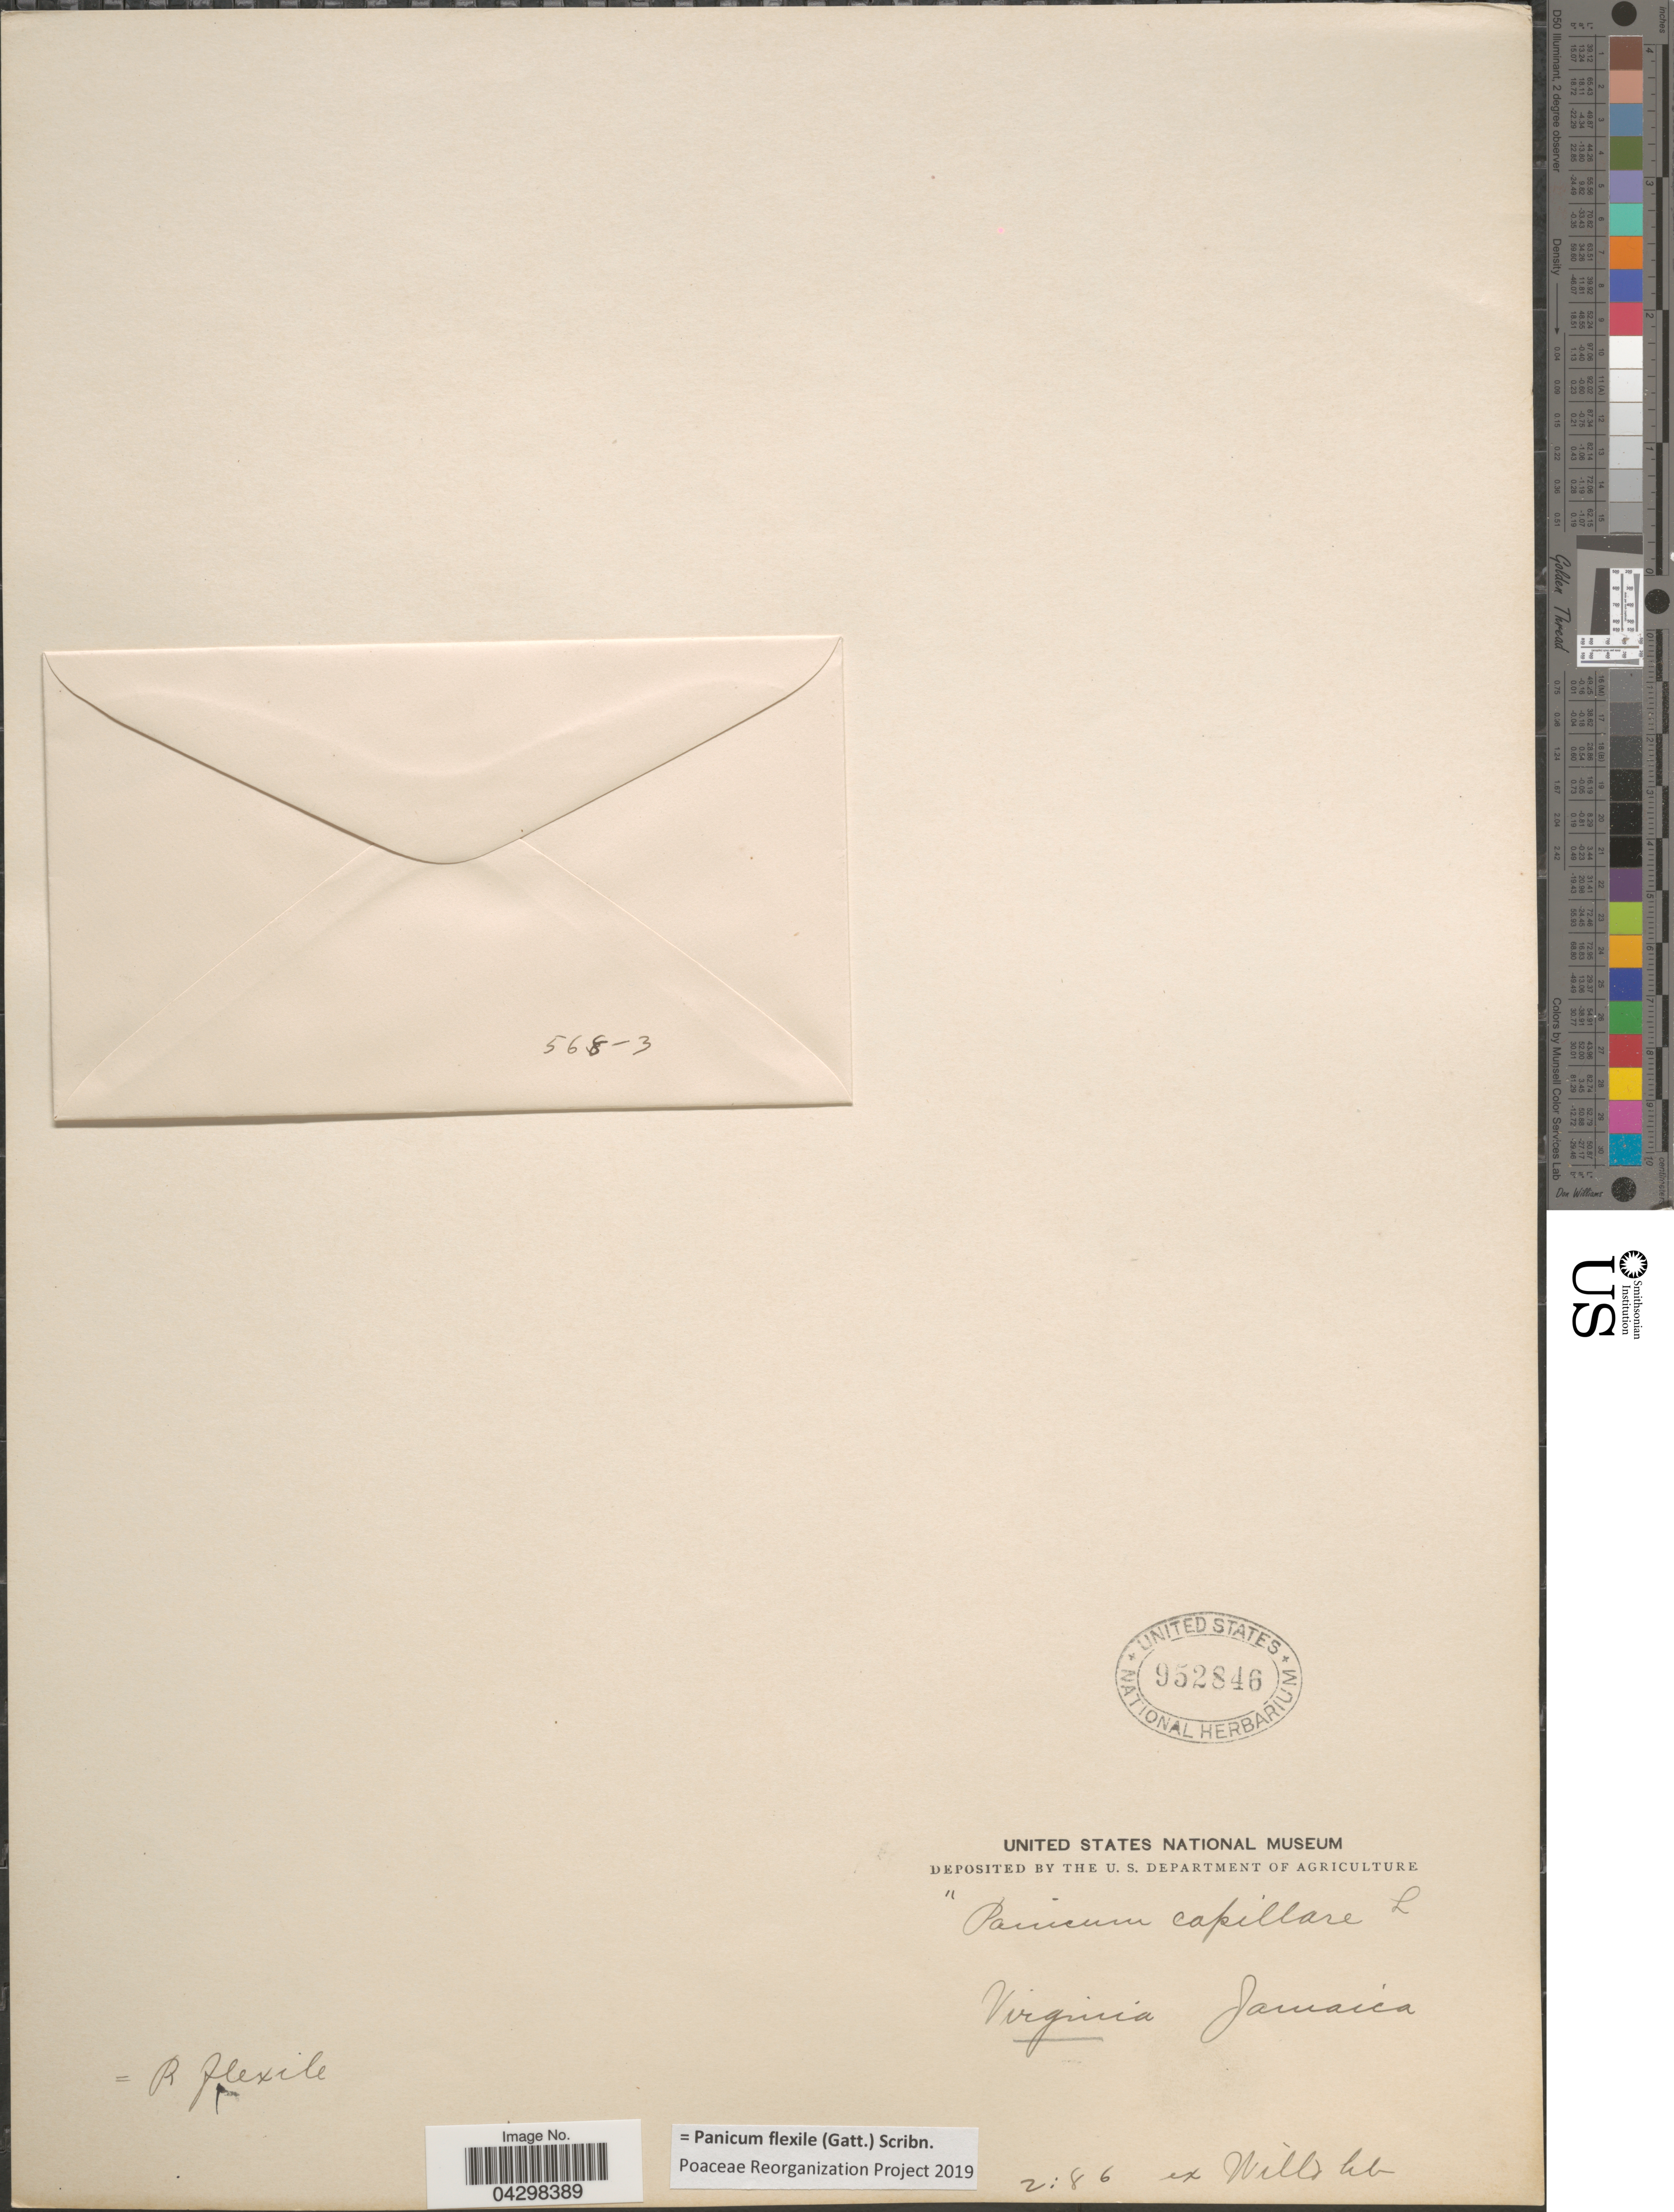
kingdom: Plantae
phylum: Tracheophyta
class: Liliopsida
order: Poales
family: Poaceae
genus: Panicum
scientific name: Panicum flexile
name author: (Gatt.) Scribn.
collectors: ex herb. Willdenow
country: United States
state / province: Virginia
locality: Jamaica.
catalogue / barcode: US 952846